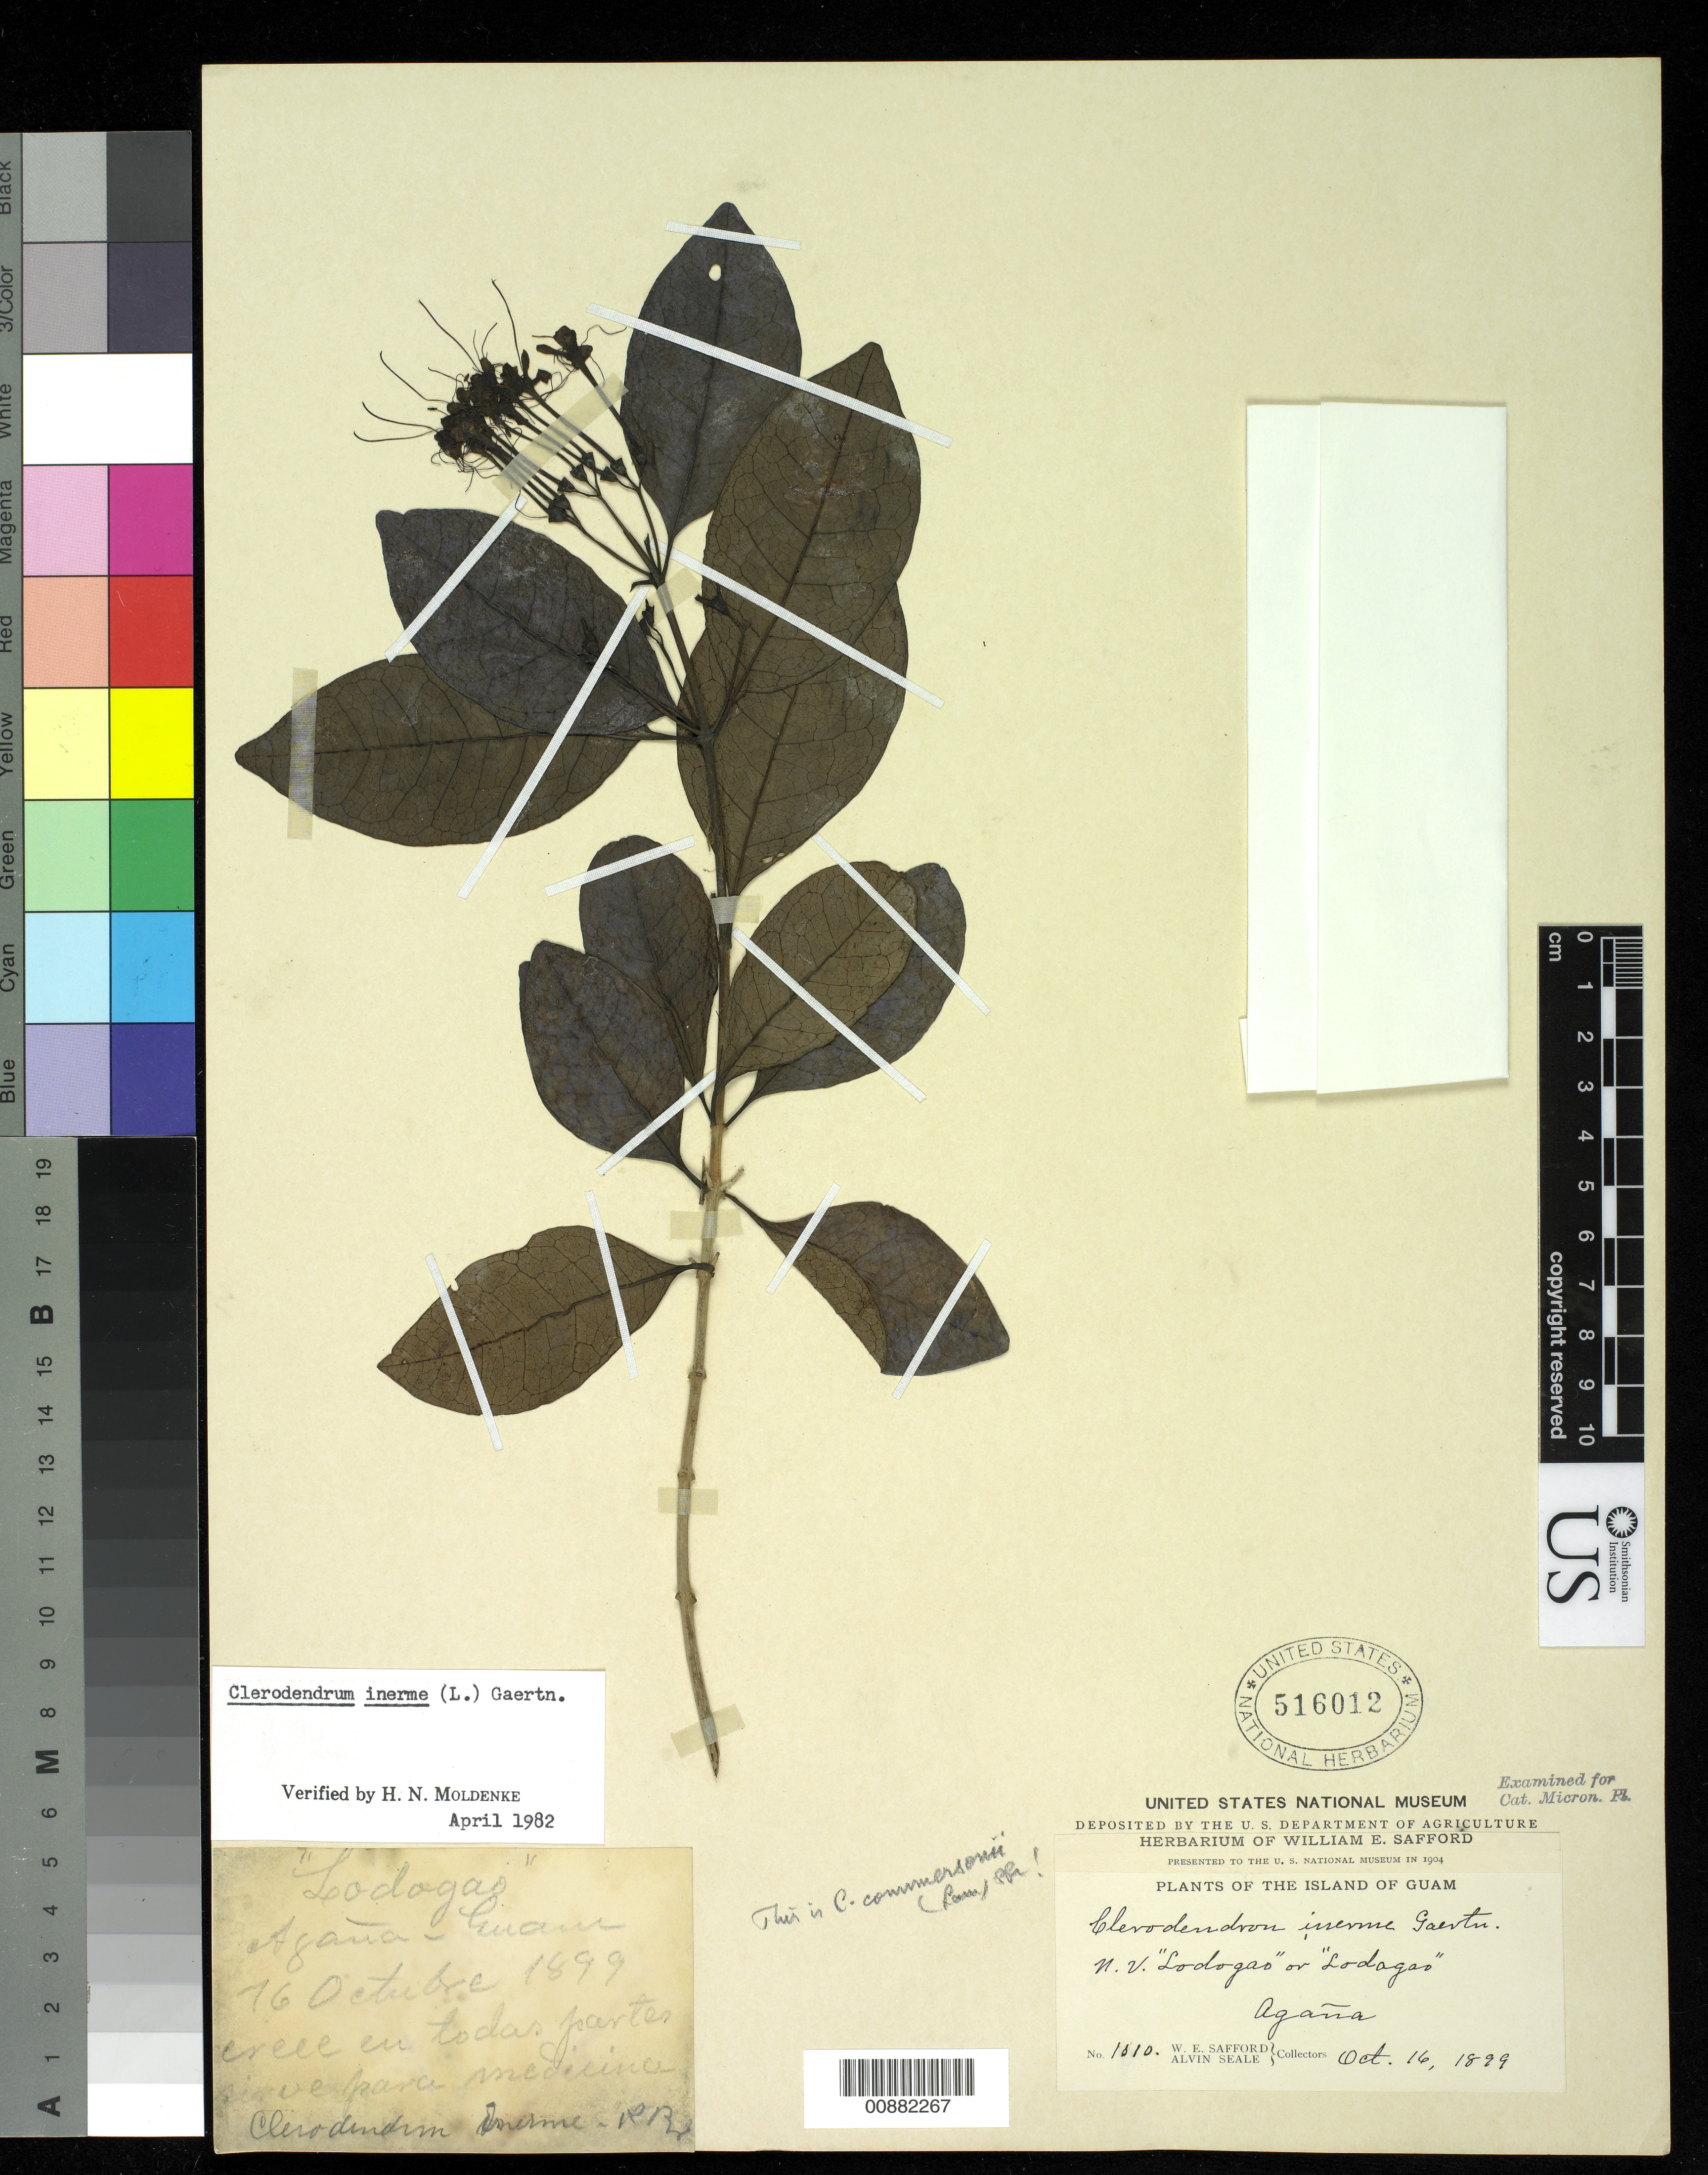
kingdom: Plantae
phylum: Tracheophyta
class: Magnoliopsida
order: Lamiales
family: Lamiaceae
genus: Clerodendrum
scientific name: Clerodendrum inerme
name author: (L.) Gaertn.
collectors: W. E. Safford & A. Seale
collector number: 1810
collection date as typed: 16 Oct 1899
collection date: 1899-10-16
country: Guam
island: Guam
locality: Agana.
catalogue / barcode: US 516012